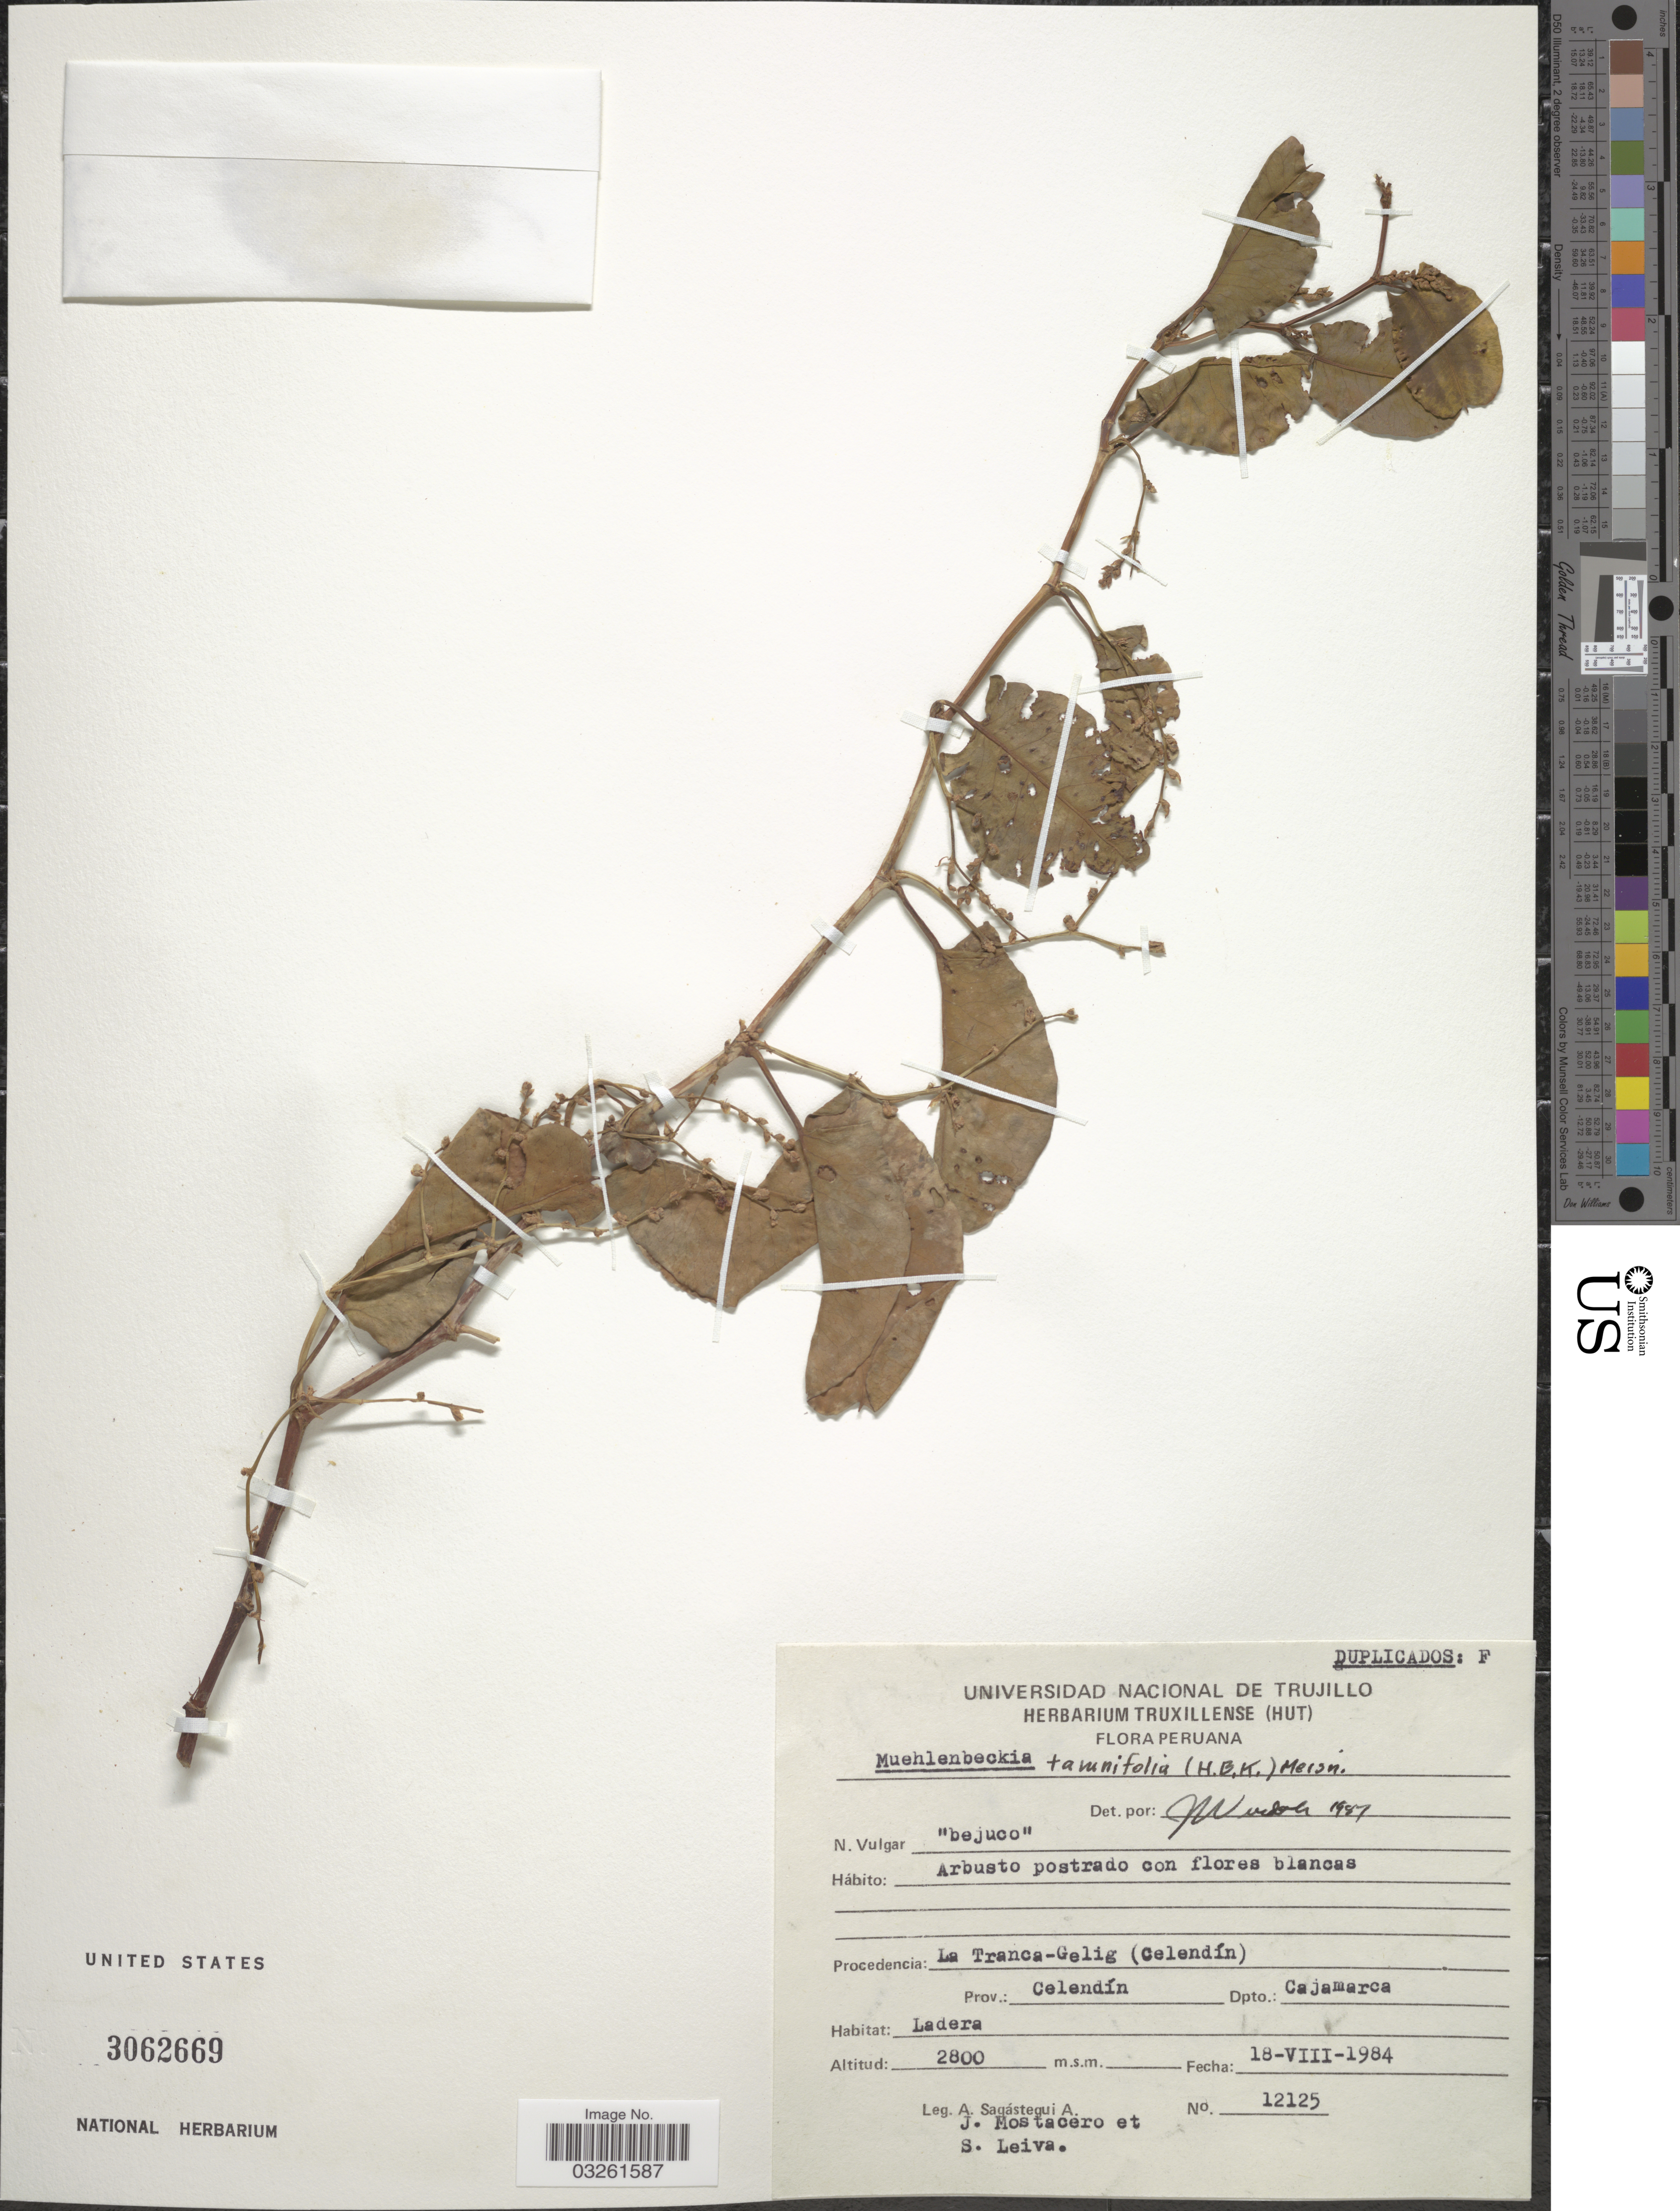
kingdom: Plantae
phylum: Tracheophyta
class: Magnoliopsida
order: Caryophyllales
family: Polygonaceae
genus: Muehlenbeckia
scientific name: Muehlenbeckia tamnifolia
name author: (Kunth) Meisn.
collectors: A. Sagástegui A., J. Mostacero & S. Leiva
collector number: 12125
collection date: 1984-08-18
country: Peru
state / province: Cajamarca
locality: Procendencia: La Tranca-Gelig (Celendín), Prov.: Celendín, Dpto.: Cajamarca.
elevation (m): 2800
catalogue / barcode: US 3062669